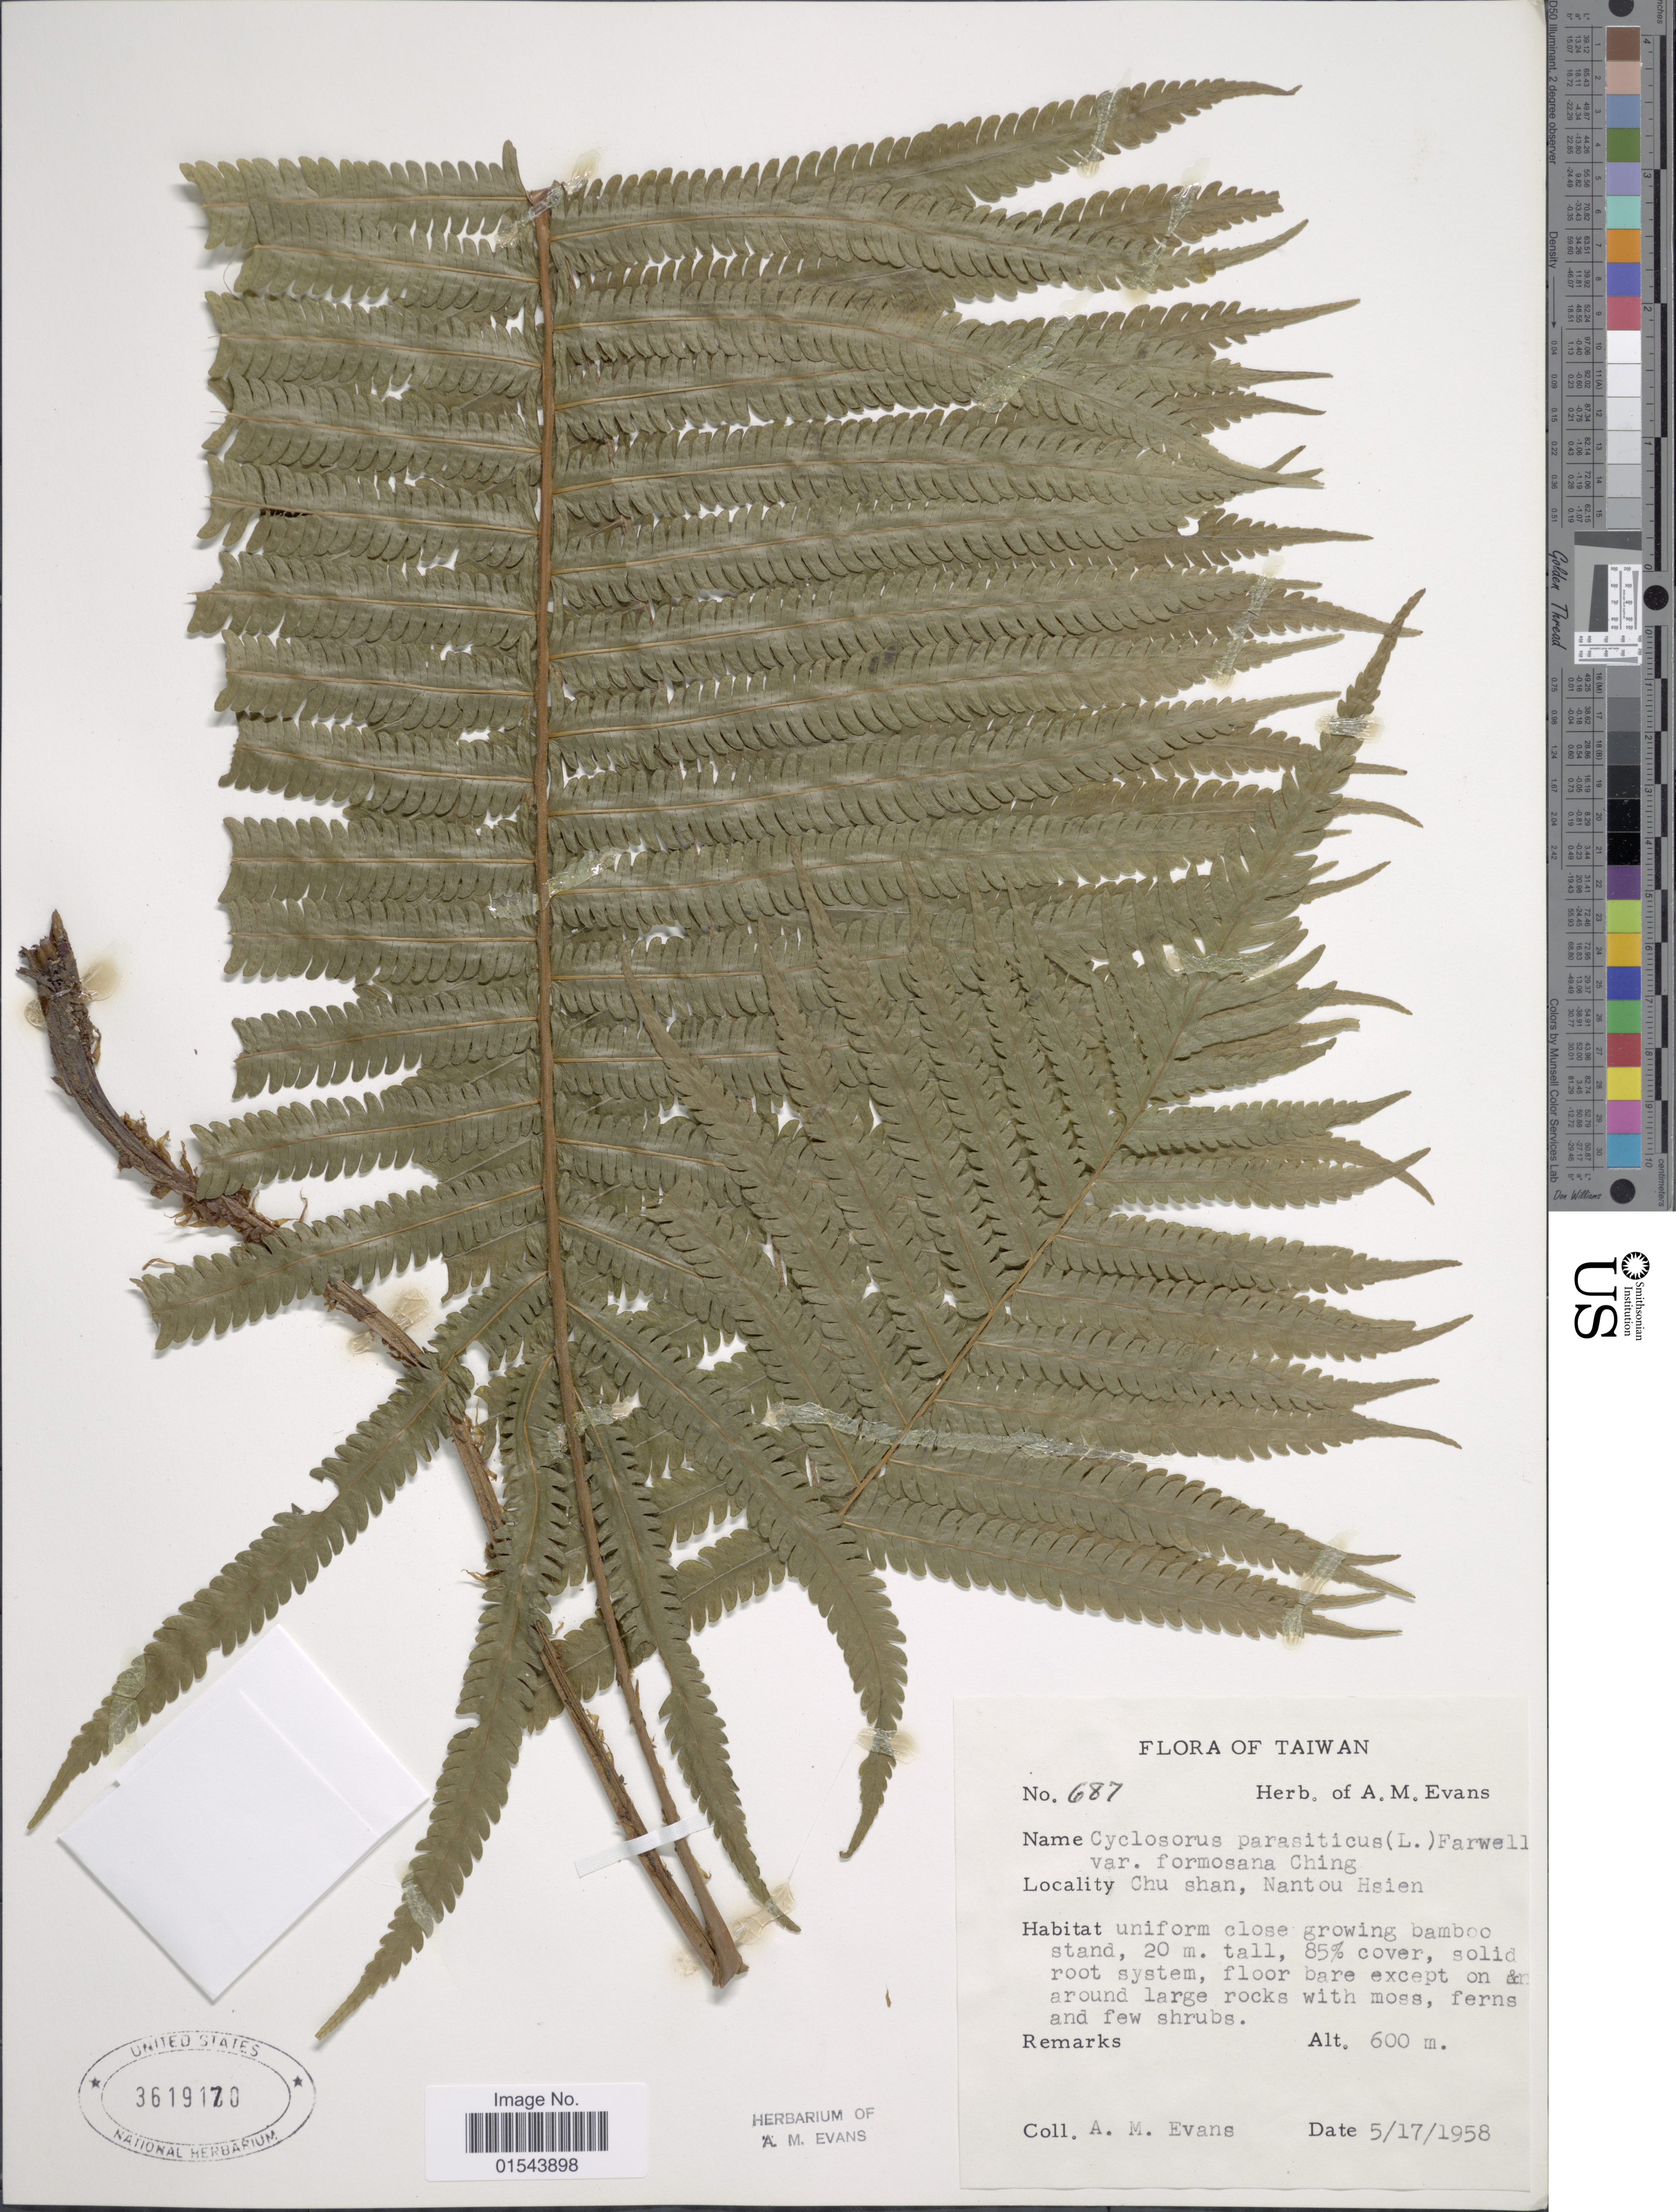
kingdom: Plantae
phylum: Tracheophyta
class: Polypodiopsida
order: Polypodiales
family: Thelypteridaceae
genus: Christella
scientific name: Christella parasitica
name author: (L.) H. Lév.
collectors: A. M. Evans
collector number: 687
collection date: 1958-05-17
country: Taiwan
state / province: Nantou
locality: Chu shan, Nantou Hsien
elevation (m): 600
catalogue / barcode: US 3619170